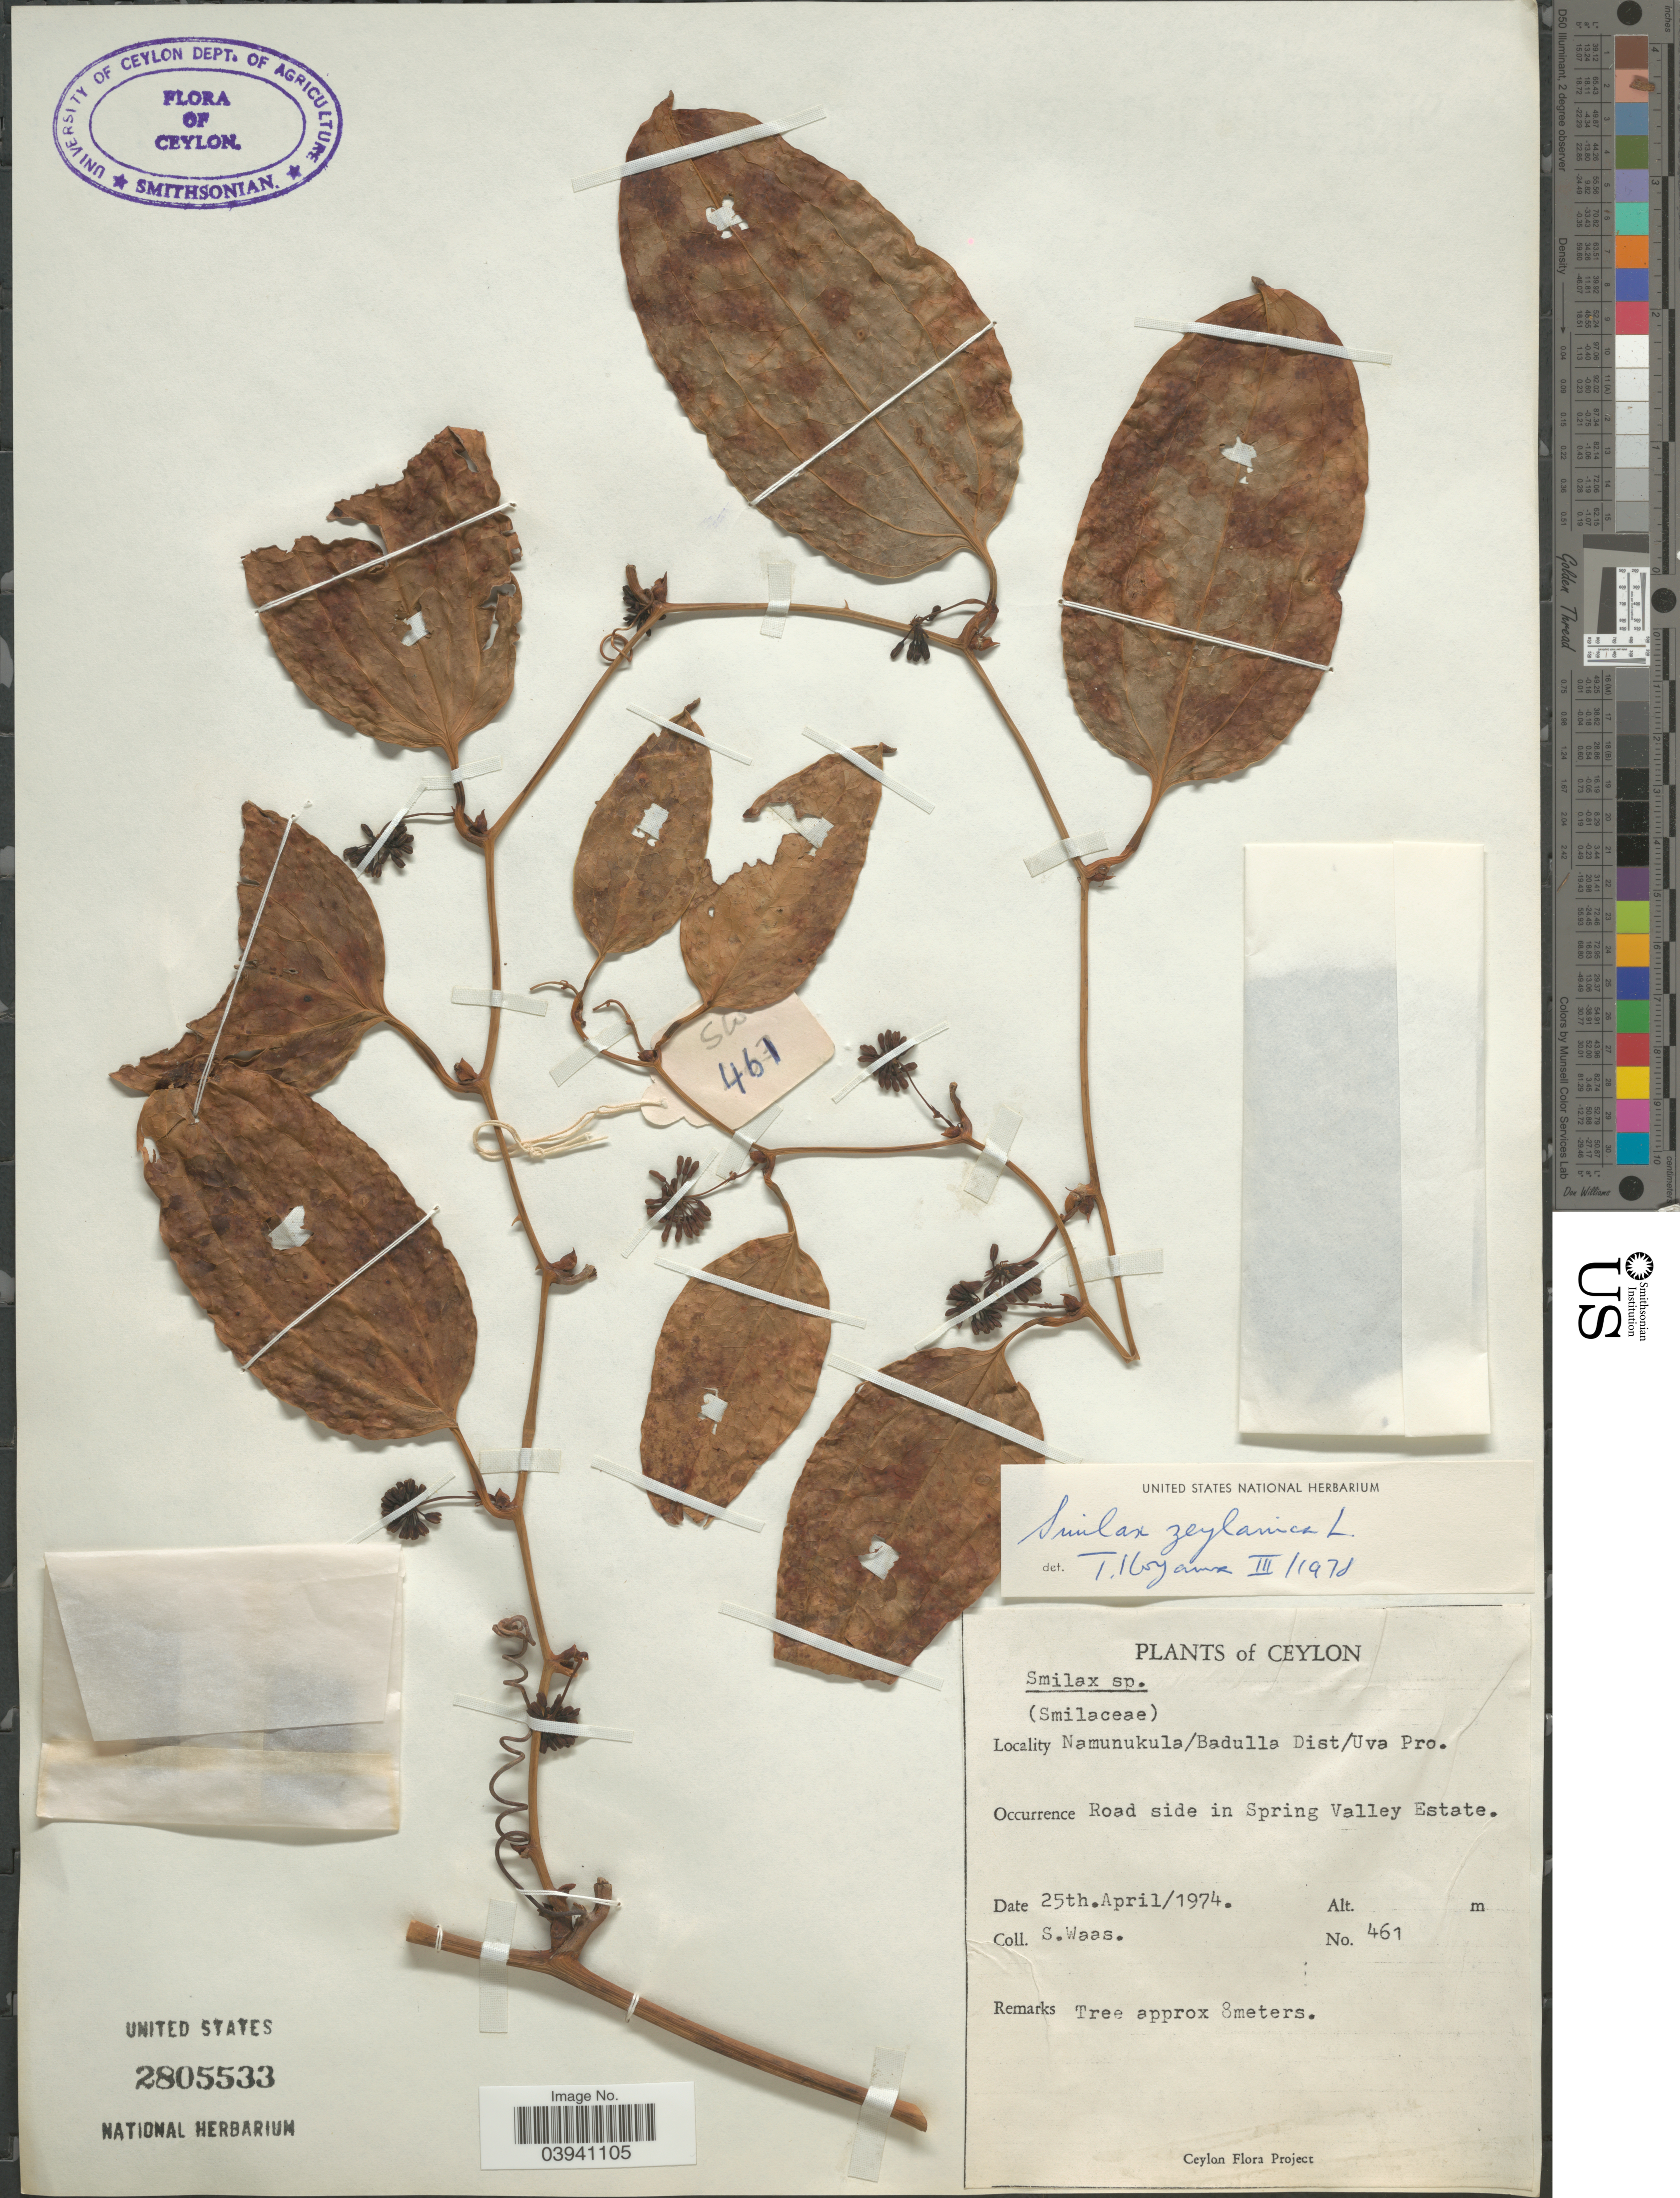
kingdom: Plantae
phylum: Tracheophyta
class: Liliopsida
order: Liliales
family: Smilacaceae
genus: Smilax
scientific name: Smilax zeylanica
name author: L.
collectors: S. Waas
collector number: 461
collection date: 1974-04-25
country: Sri Lanka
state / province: Uva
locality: Ceylon. Namunukula/Badulla Dist. Road side in Spring Valley Estate.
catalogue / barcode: US 2805533